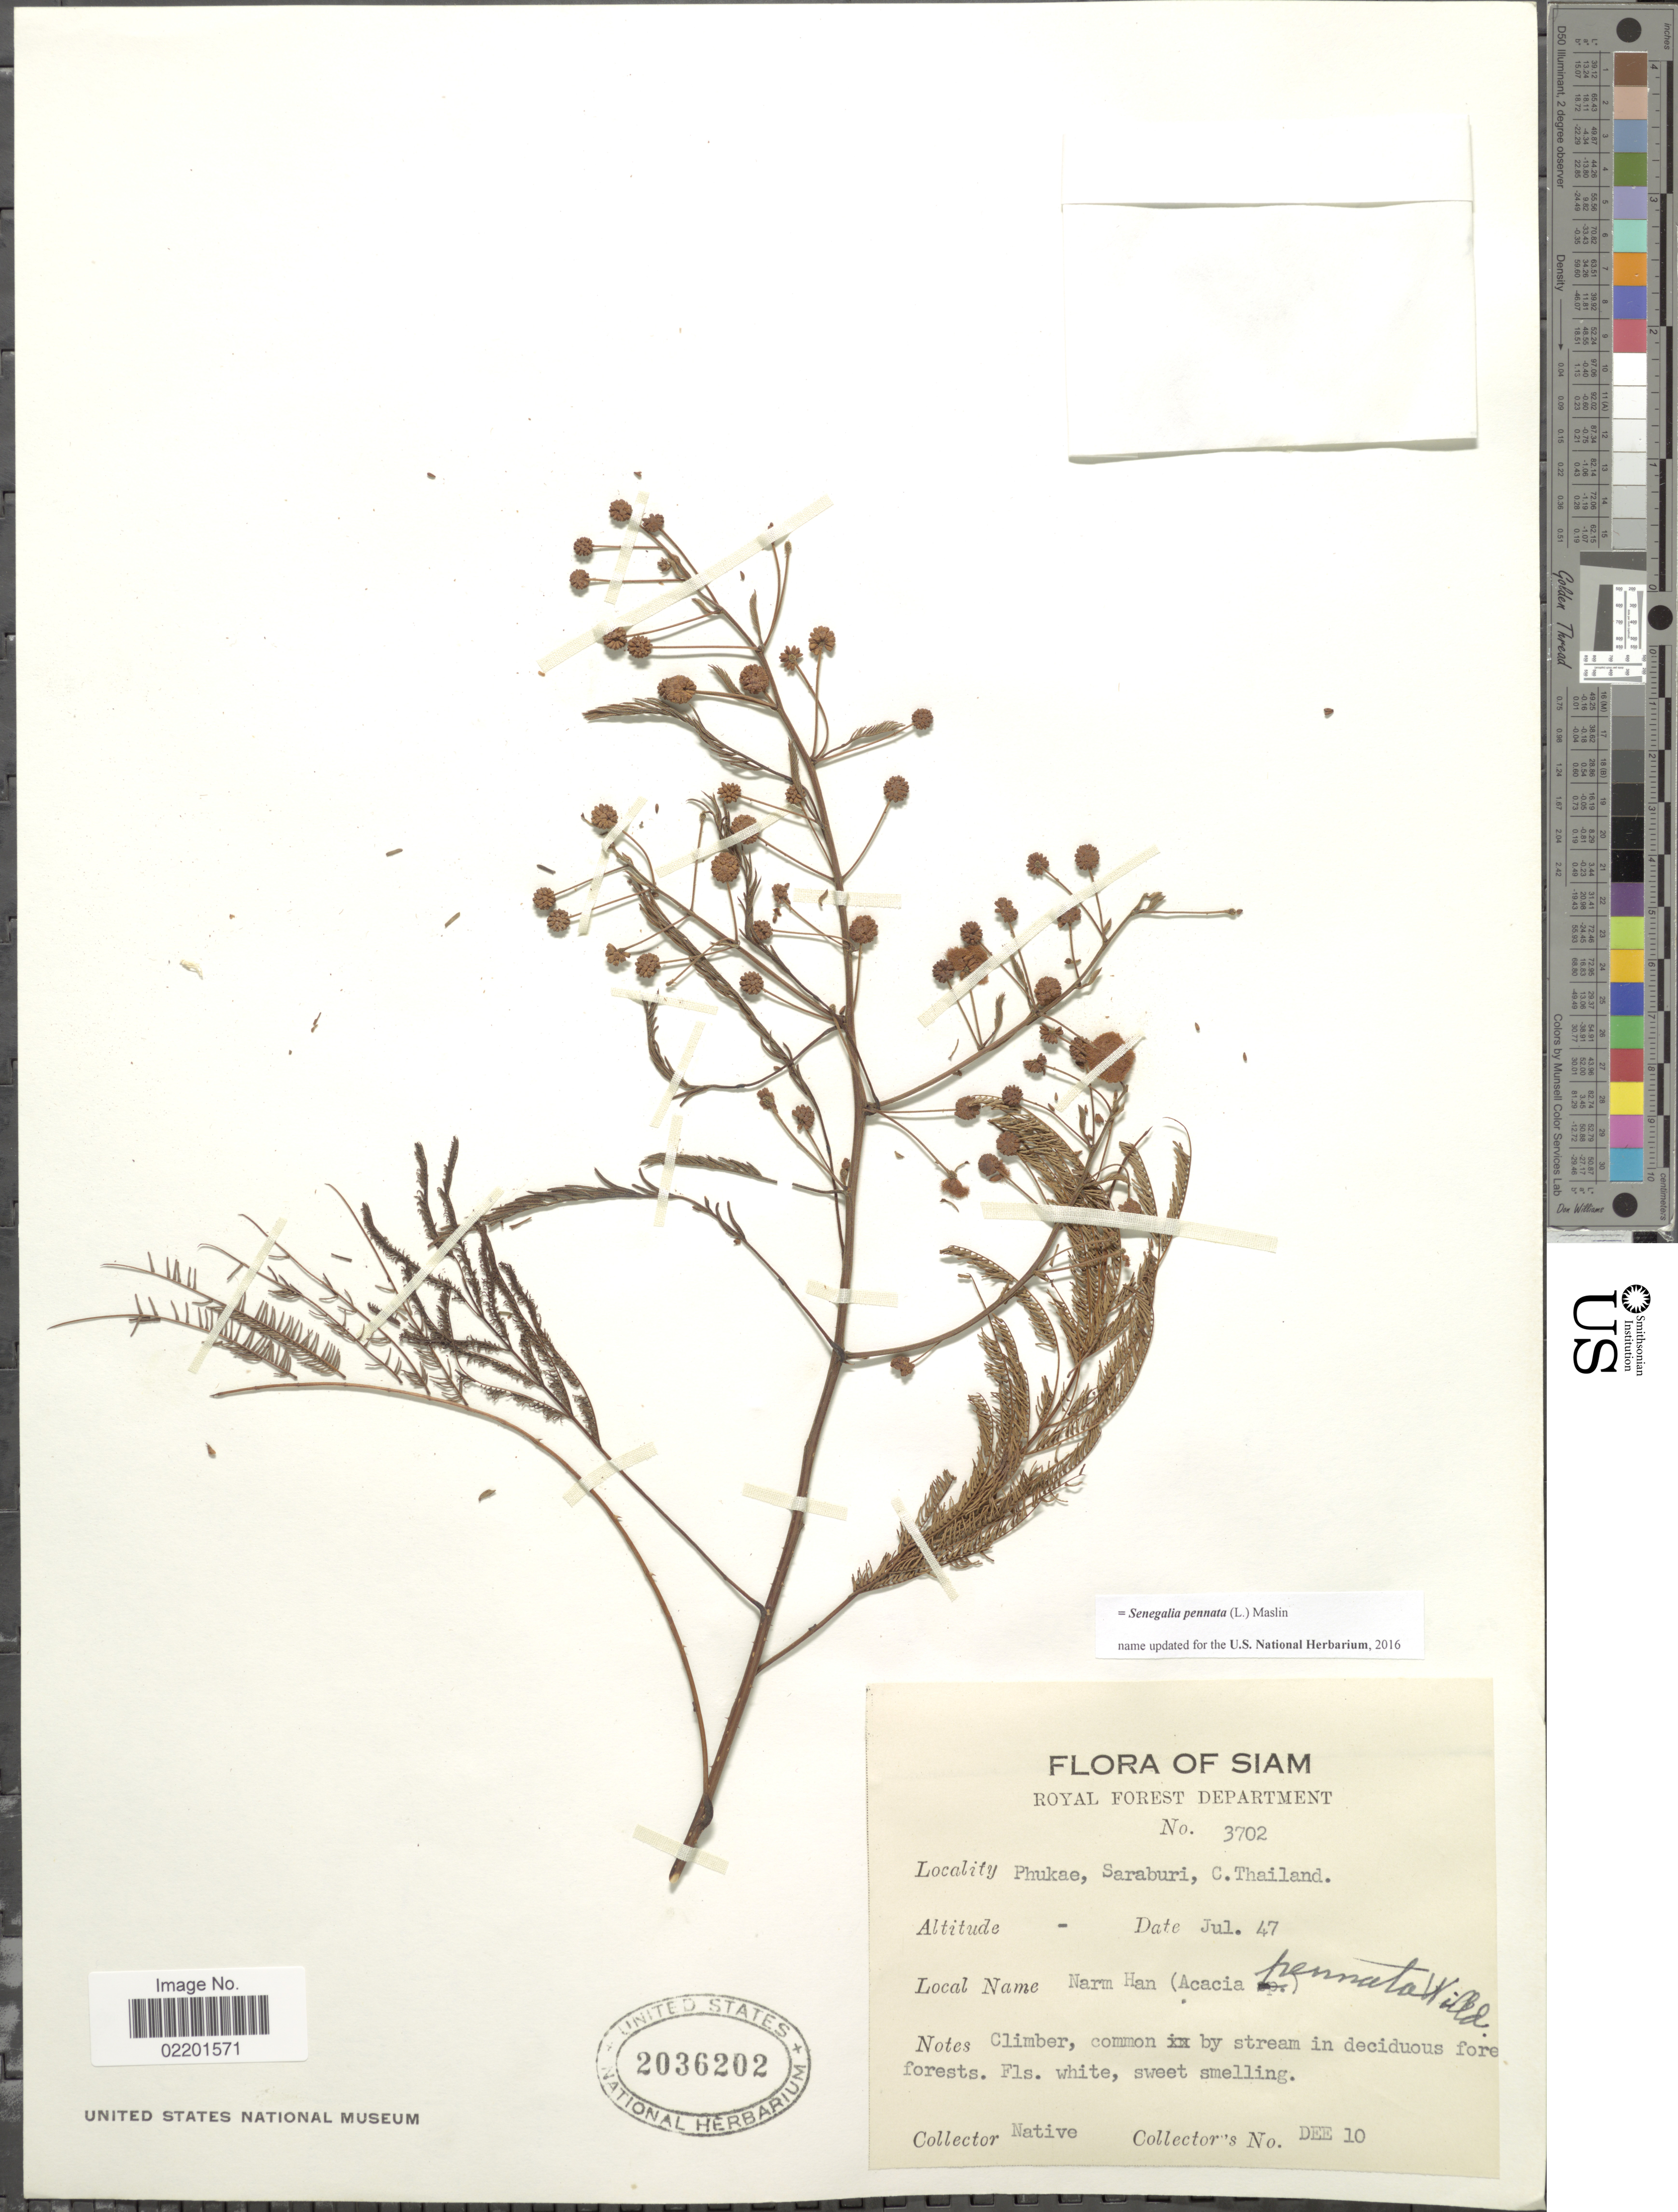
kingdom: Plantae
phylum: Tracheophyta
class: Magnoliopsida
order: Fabales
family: Fabaceae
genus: Senegalia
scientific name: Senegalia pennata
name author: (L.) Maslin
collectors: Native collectors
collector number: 3702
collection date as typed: Transcribed d/m/y: /7/47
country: Thailand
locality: Phukae, Saraburi, C. Thailand.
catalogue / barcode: US 2036202